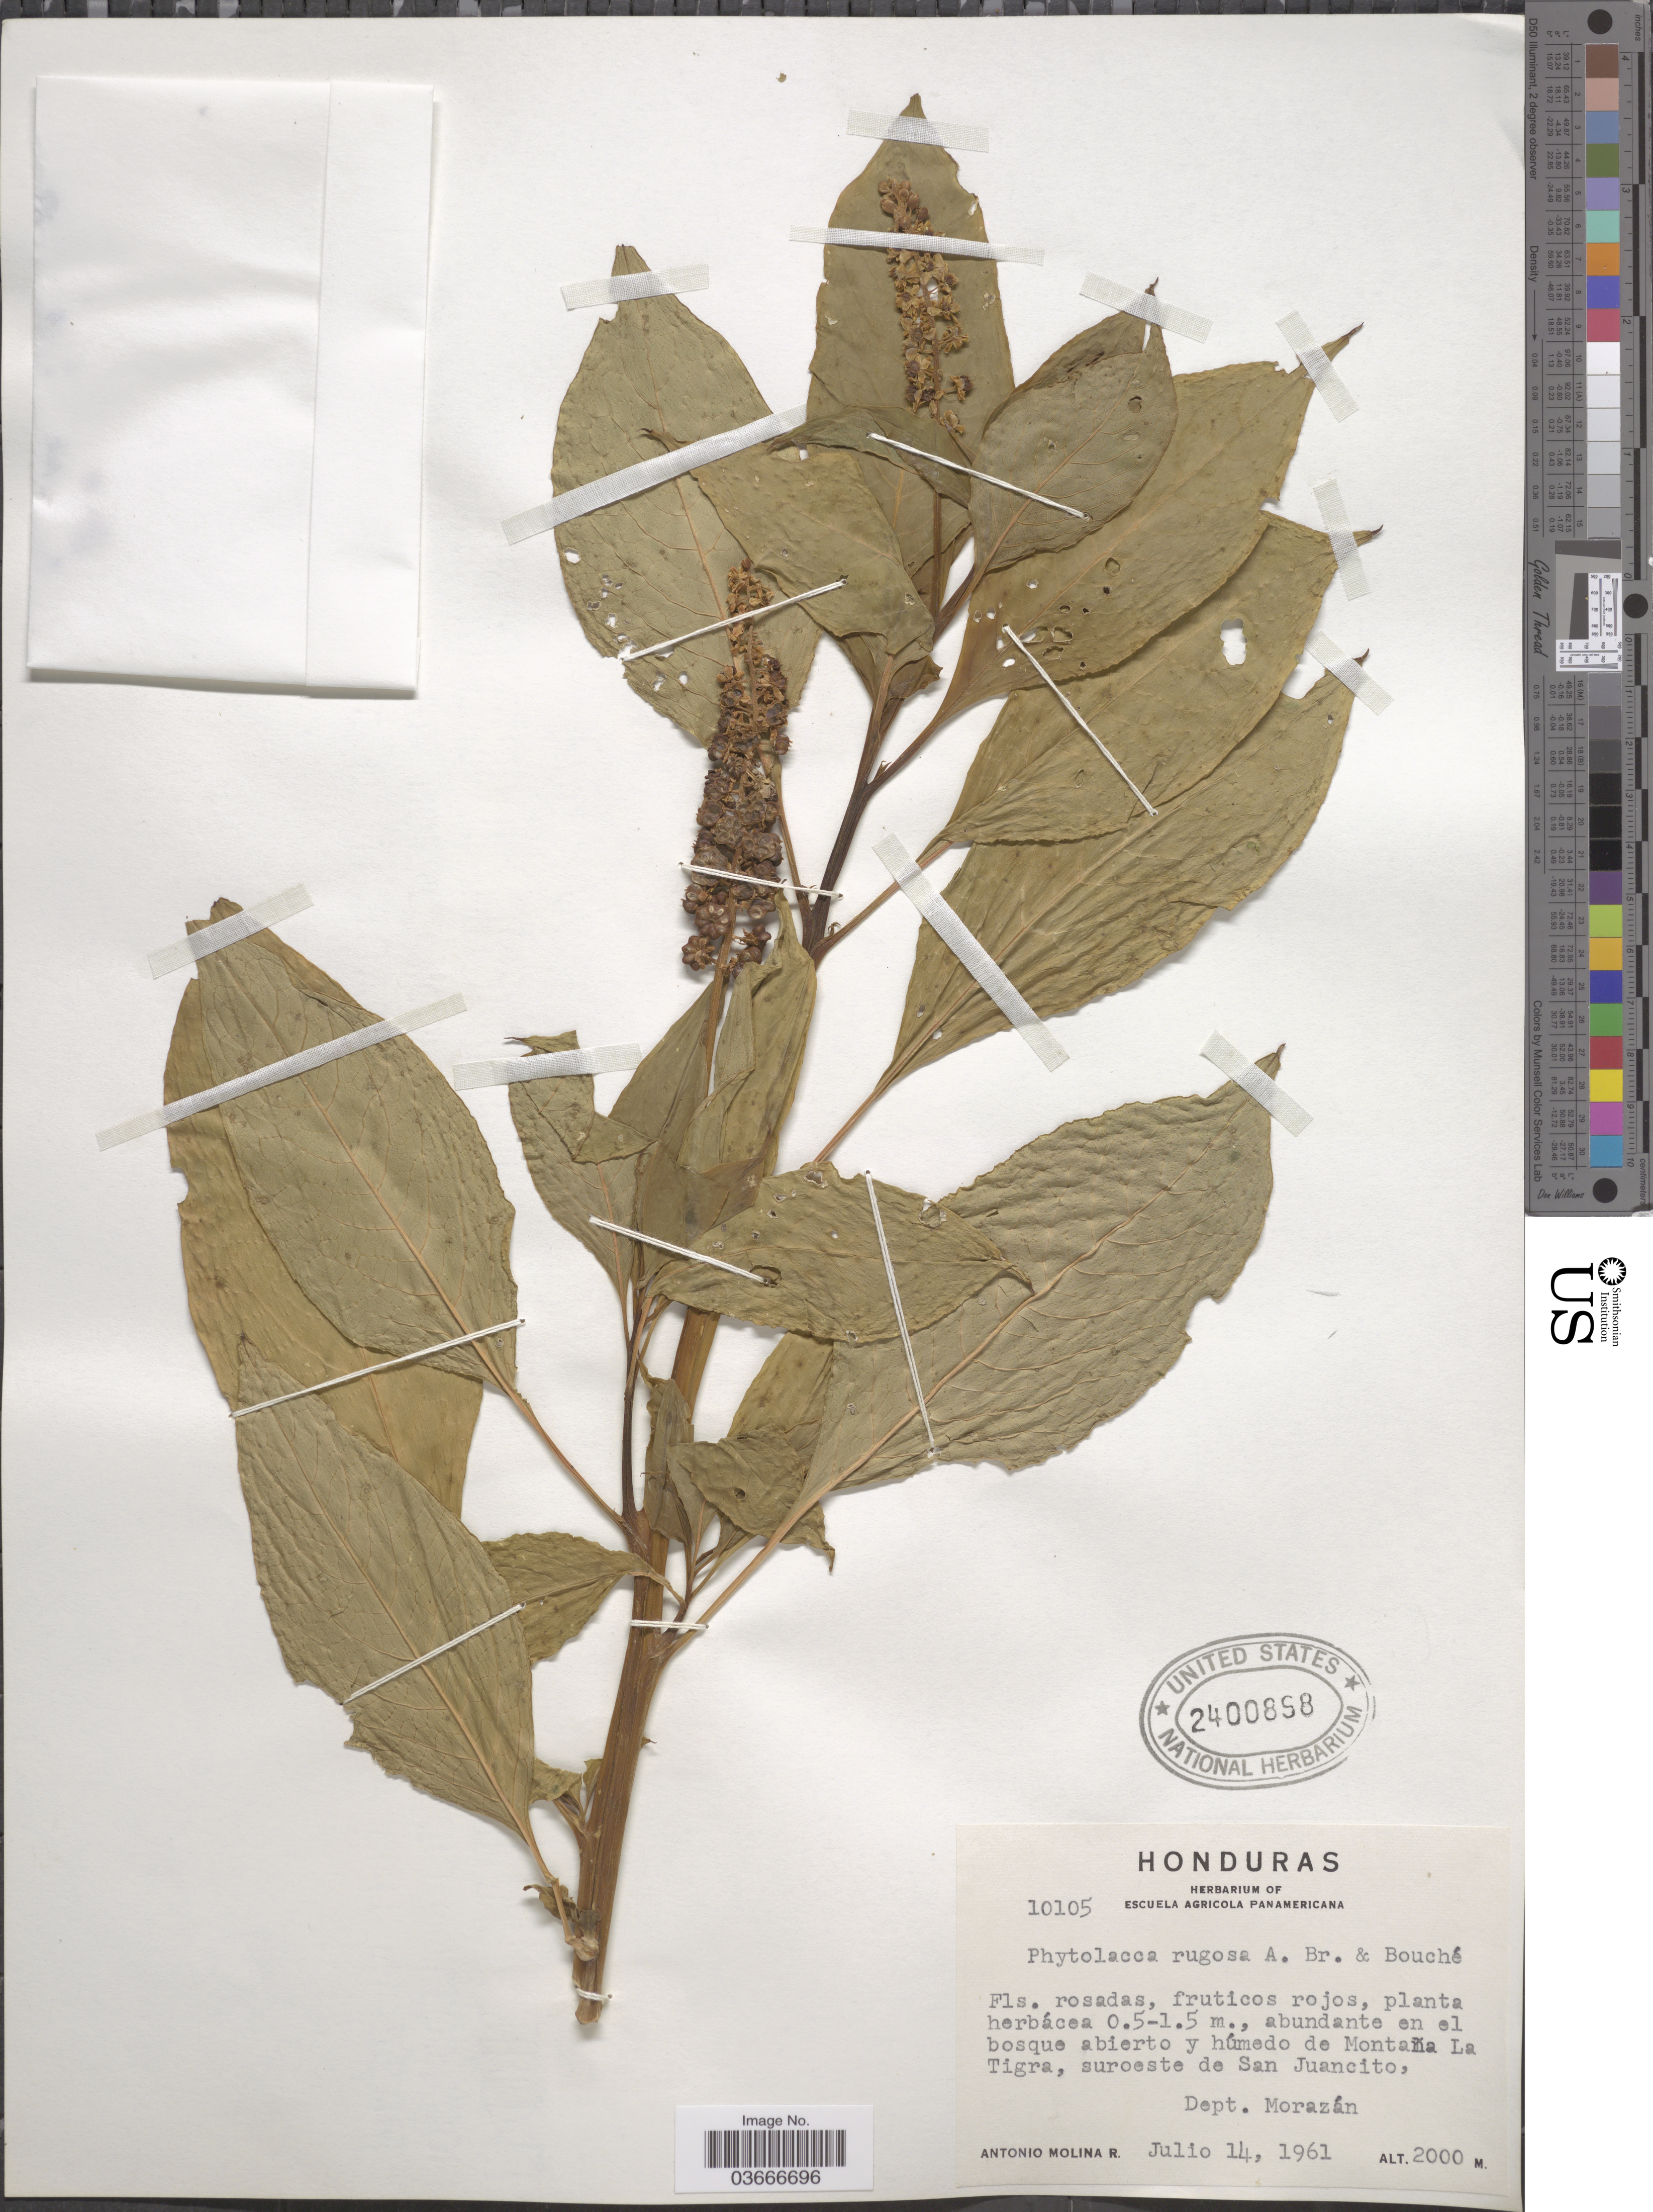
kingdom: Plantae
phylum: Tracheophyta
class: Magnoliopsida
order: Caryophyllales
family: Phytolaccaceae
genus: Phytolacca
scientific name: Phytolacca rugosa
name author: A. Braun & C.D. Bouché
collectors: A. Molina R.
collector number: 10105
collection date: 1961-07-14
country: Honduras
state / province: Fco. Morazán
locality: En el bosque abierto y húmedo de Montaña La Tigra, suroeste de San Juancito, Dept. Morazán.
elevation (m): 2000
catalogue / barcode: US 2400858